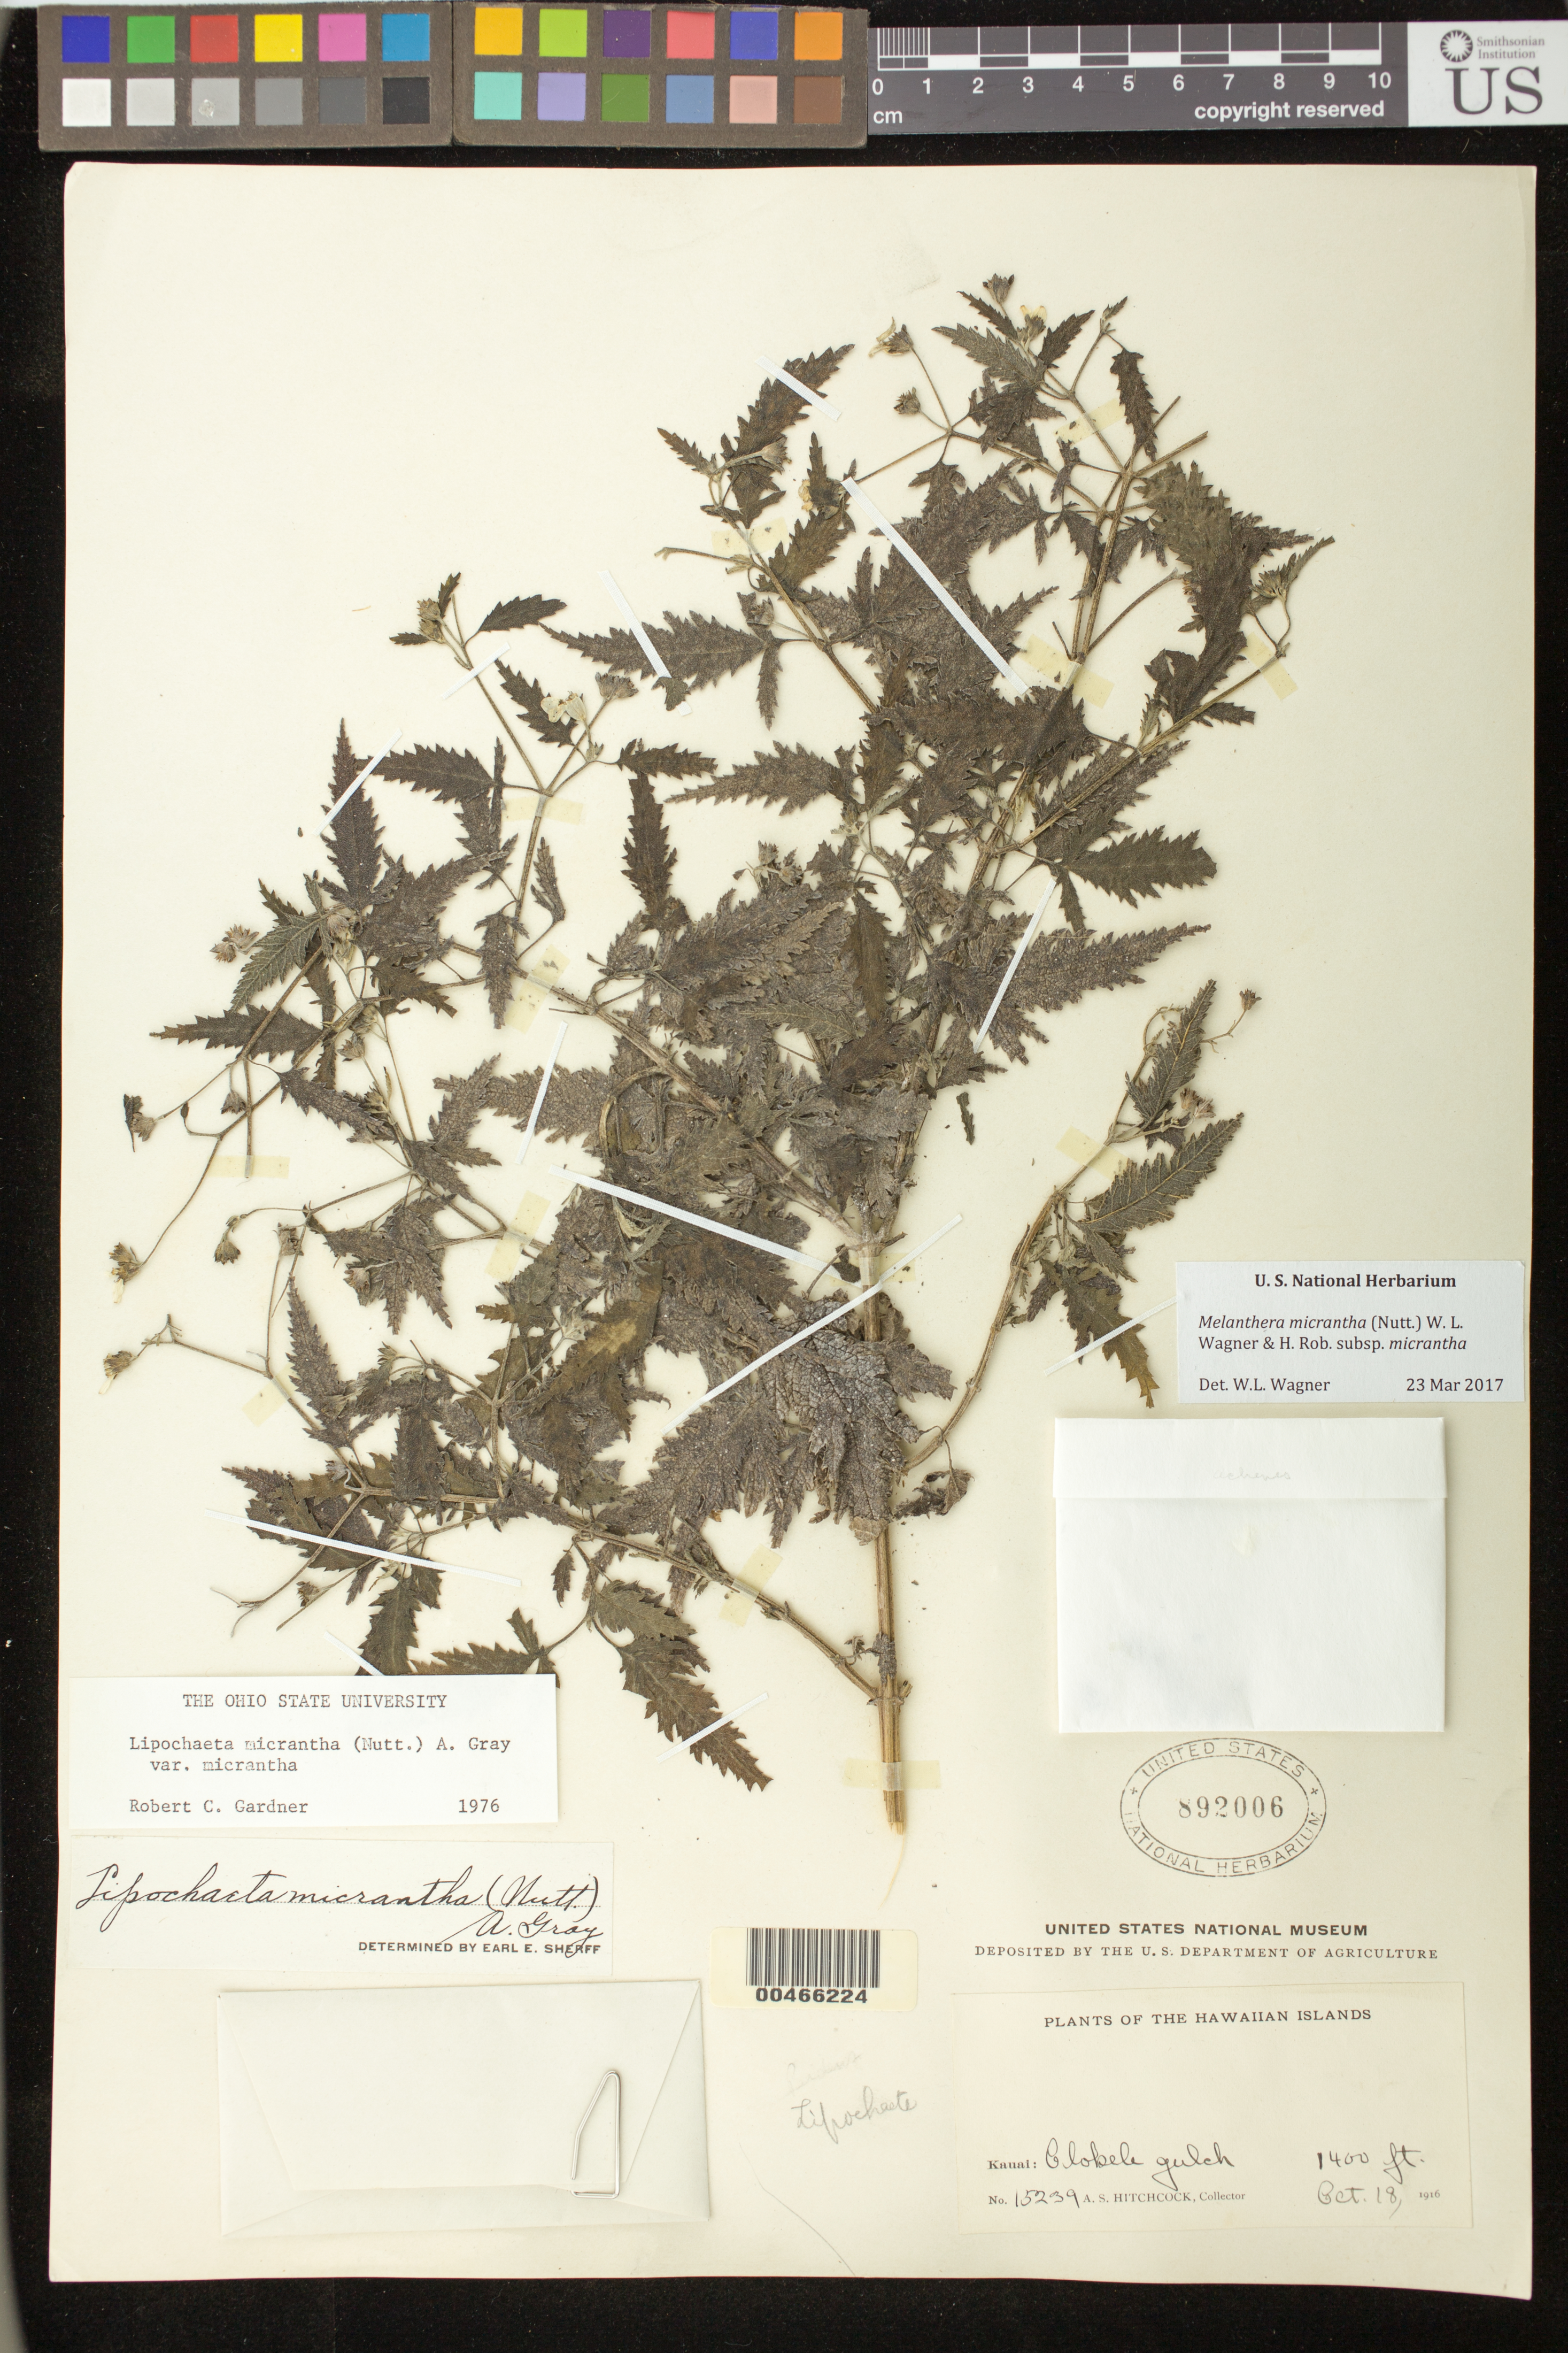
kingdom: Plantae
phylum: Tracheophyta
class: Magnoliopsida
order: Asterales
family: Asteraceae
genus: Wollastonia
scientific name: Wollastonia micrantha subsp. micrantha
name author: (Nutt.) Orchard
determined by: Wagner, W. L., (BOT), Smithsonian Institution - National Museum of Natural History (UNITED STATES)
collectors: A. S. Hitchcock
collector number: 15239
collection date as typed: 18 Oct 1916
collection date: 1916-10-18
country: United States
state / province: Hawaii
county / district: Kauai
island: Kaua'i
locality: Olokele gulch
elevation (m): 427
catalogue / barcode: US 892006